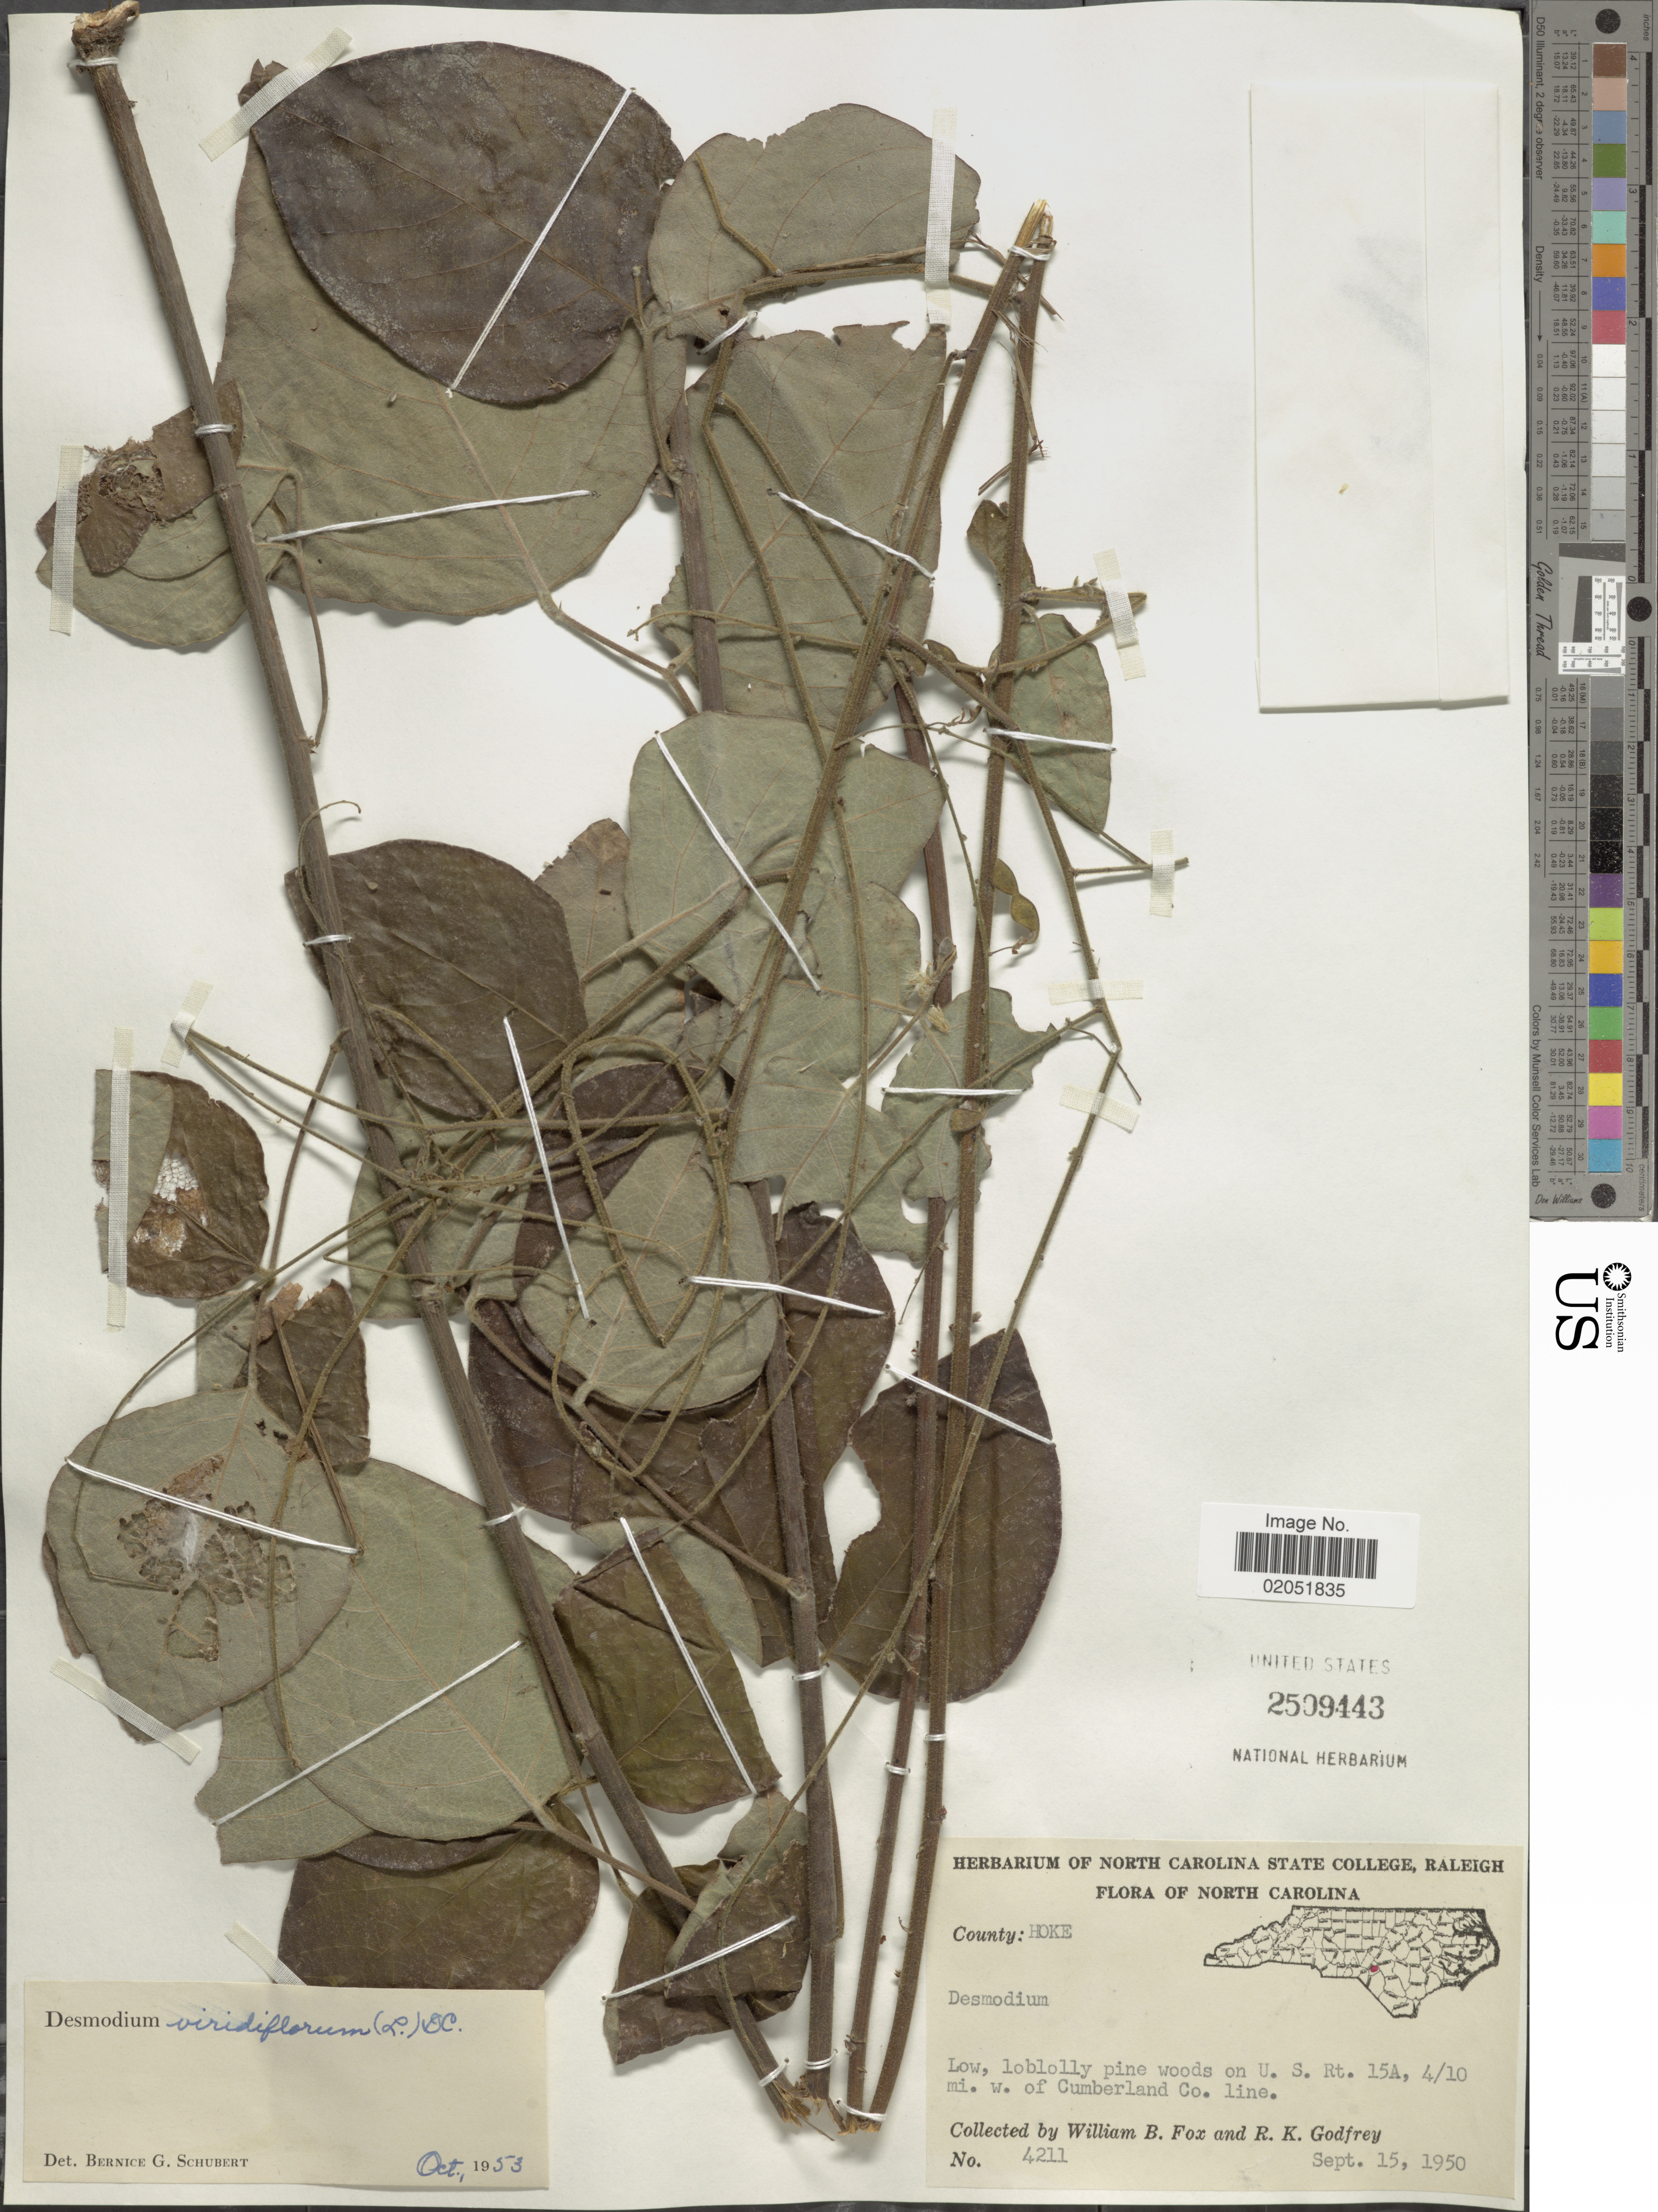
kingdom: Plantae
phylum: Tracheophyta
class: Magnoliopsida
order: Fabales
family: Fabaceae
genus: Desmodium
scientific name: Desmodium viridiflorum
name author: (L.) DC.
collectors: W. B. Fox & R. K. Godfrey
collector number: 4211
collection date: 1950-09-15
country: United States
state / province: North Carolina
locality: North Carolina, County: Hoke. U.S. Rt. 15A, 4/10 mi. w. of Cumberland Co. line.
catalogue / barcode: US 2509443